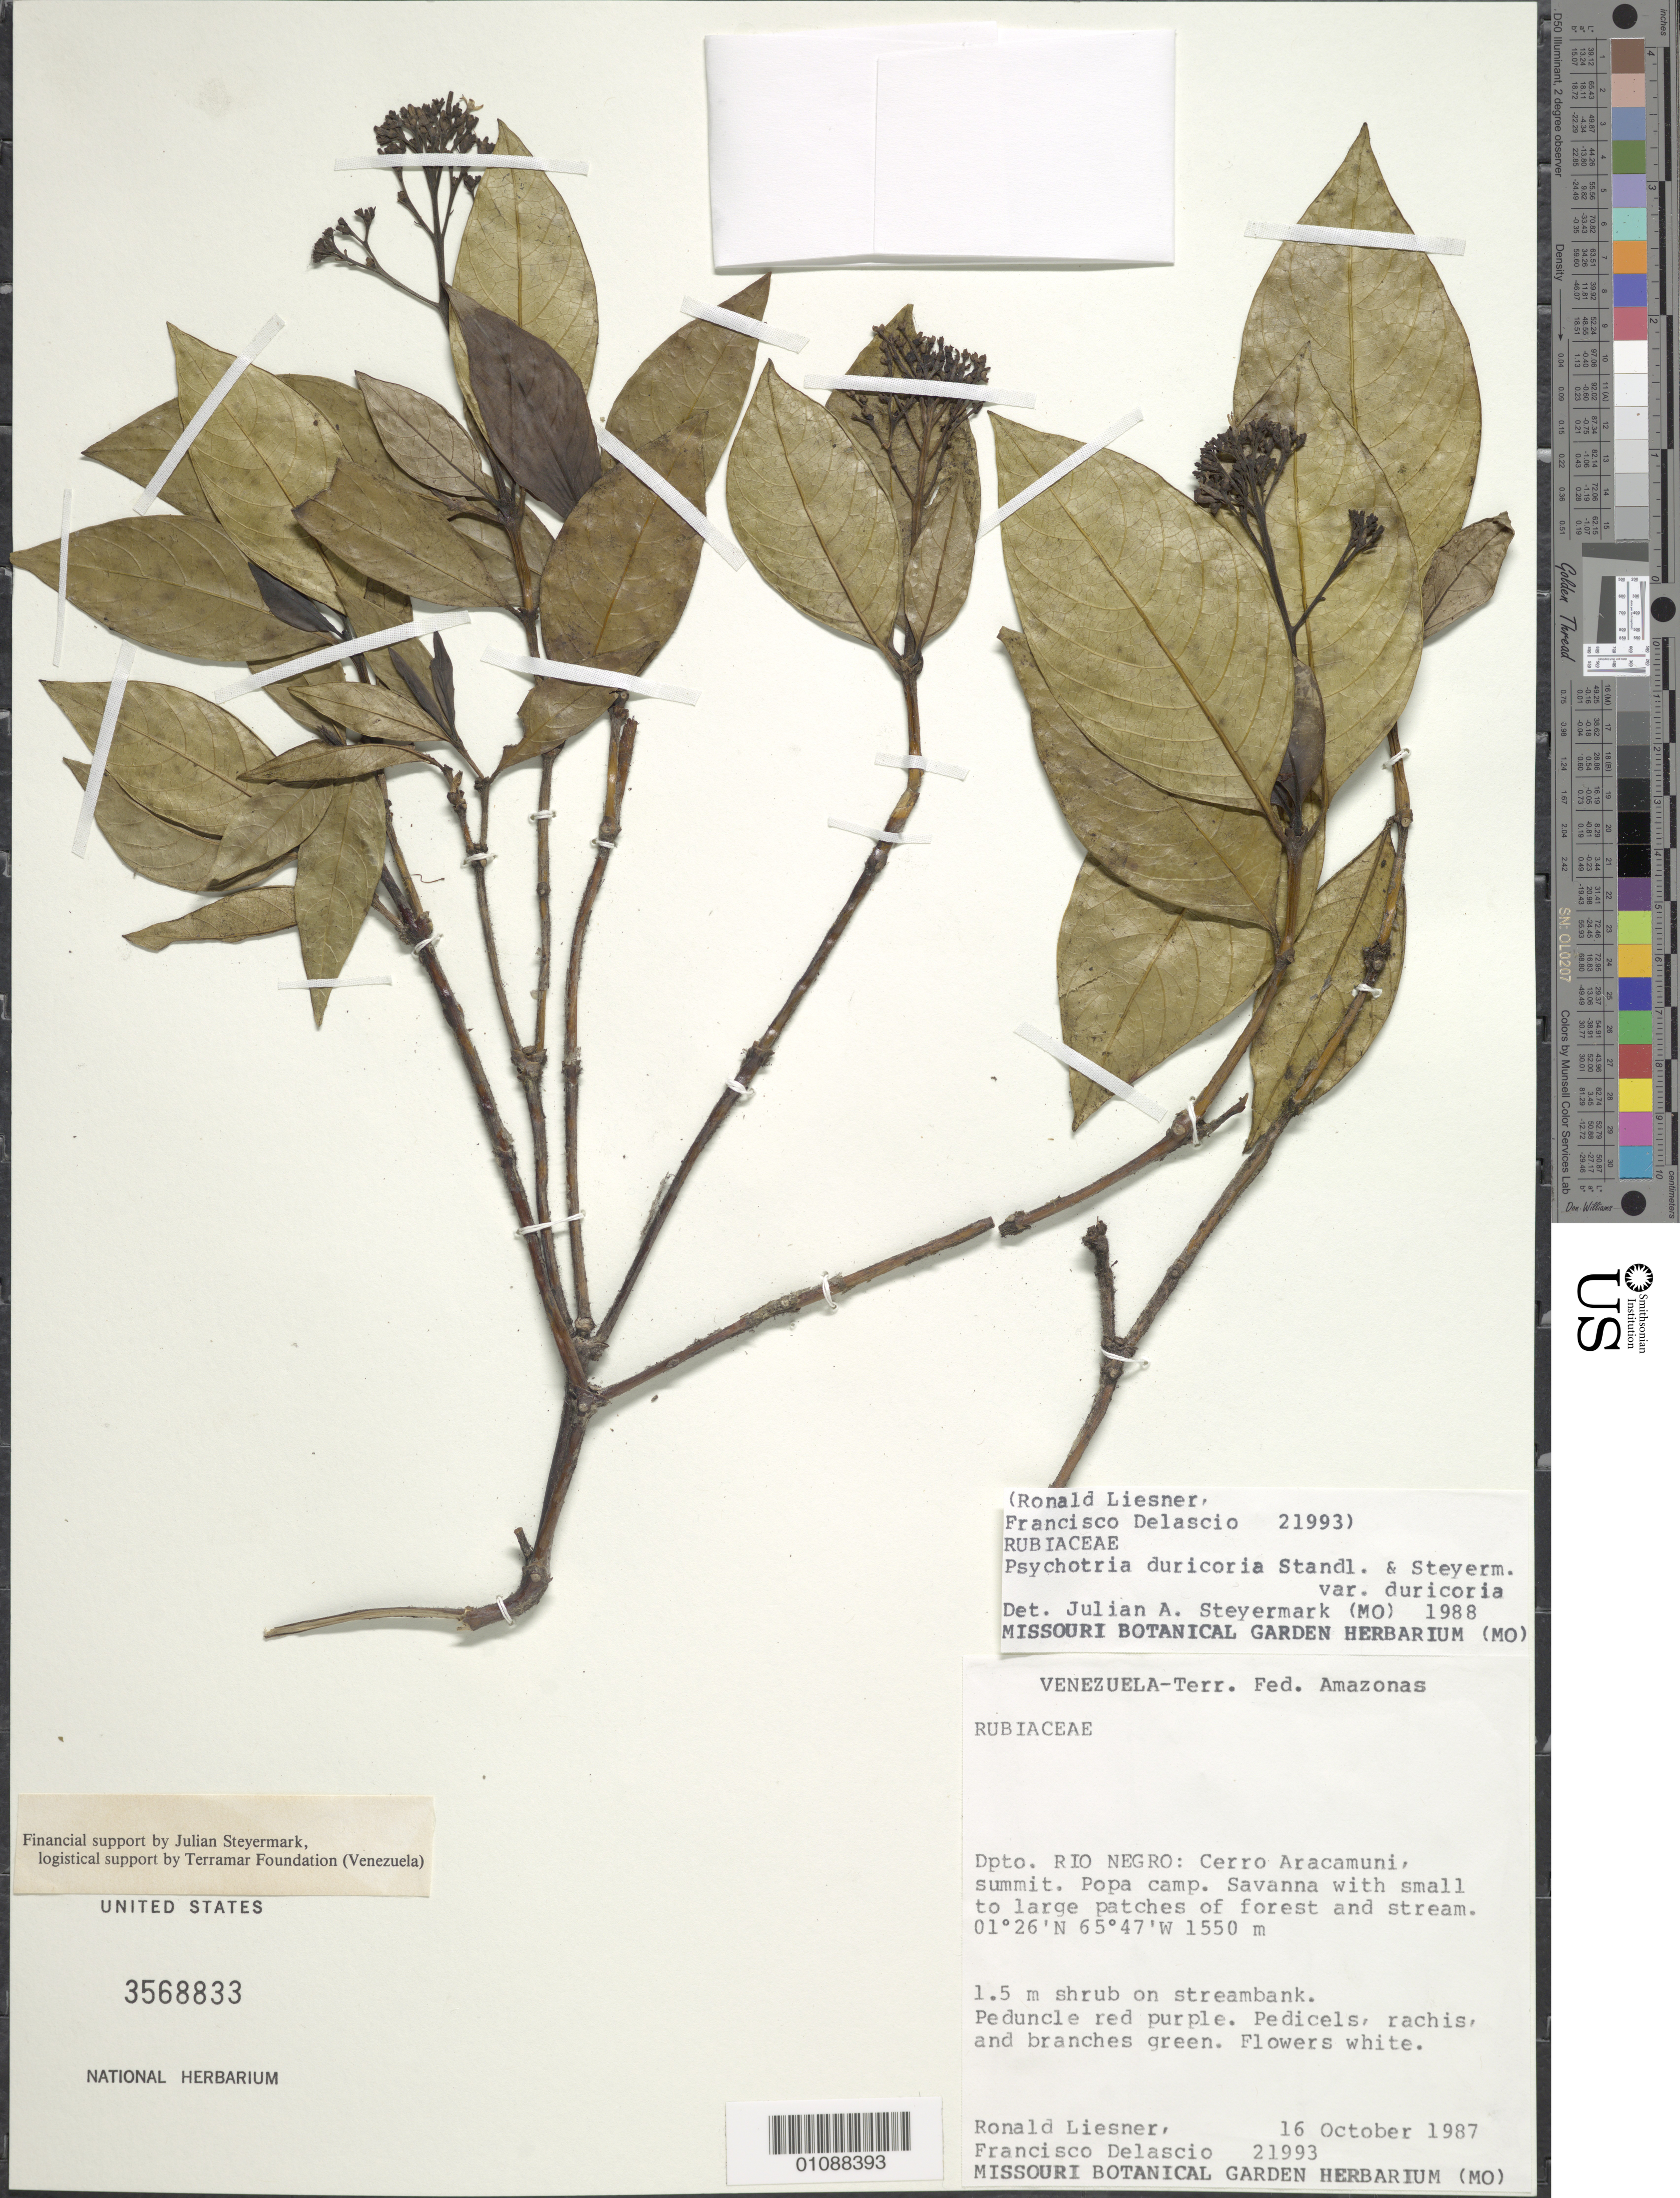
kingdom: Plantae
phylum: Tracheophyta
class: Magnoliopsida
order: Gentianales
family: Rubiaceae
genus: Palicourea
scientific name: Palicourea duricoria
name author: (Standl. & Steyerm.) Delprete & J.H. Kirkbr.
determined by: Kirkbride, J. H., Jr.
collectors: R. L. Liesner & F. Delascio C.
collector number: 21993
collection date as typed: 16-Oct-87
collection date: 1987-10-16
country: Venezuela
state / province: Amazonas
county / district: Río Negro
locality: Cerro Aracamuni, Popa camp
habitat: Savanna with small to large patches of forest and stream; on streambank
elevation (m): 1550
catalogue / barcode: US 3568833